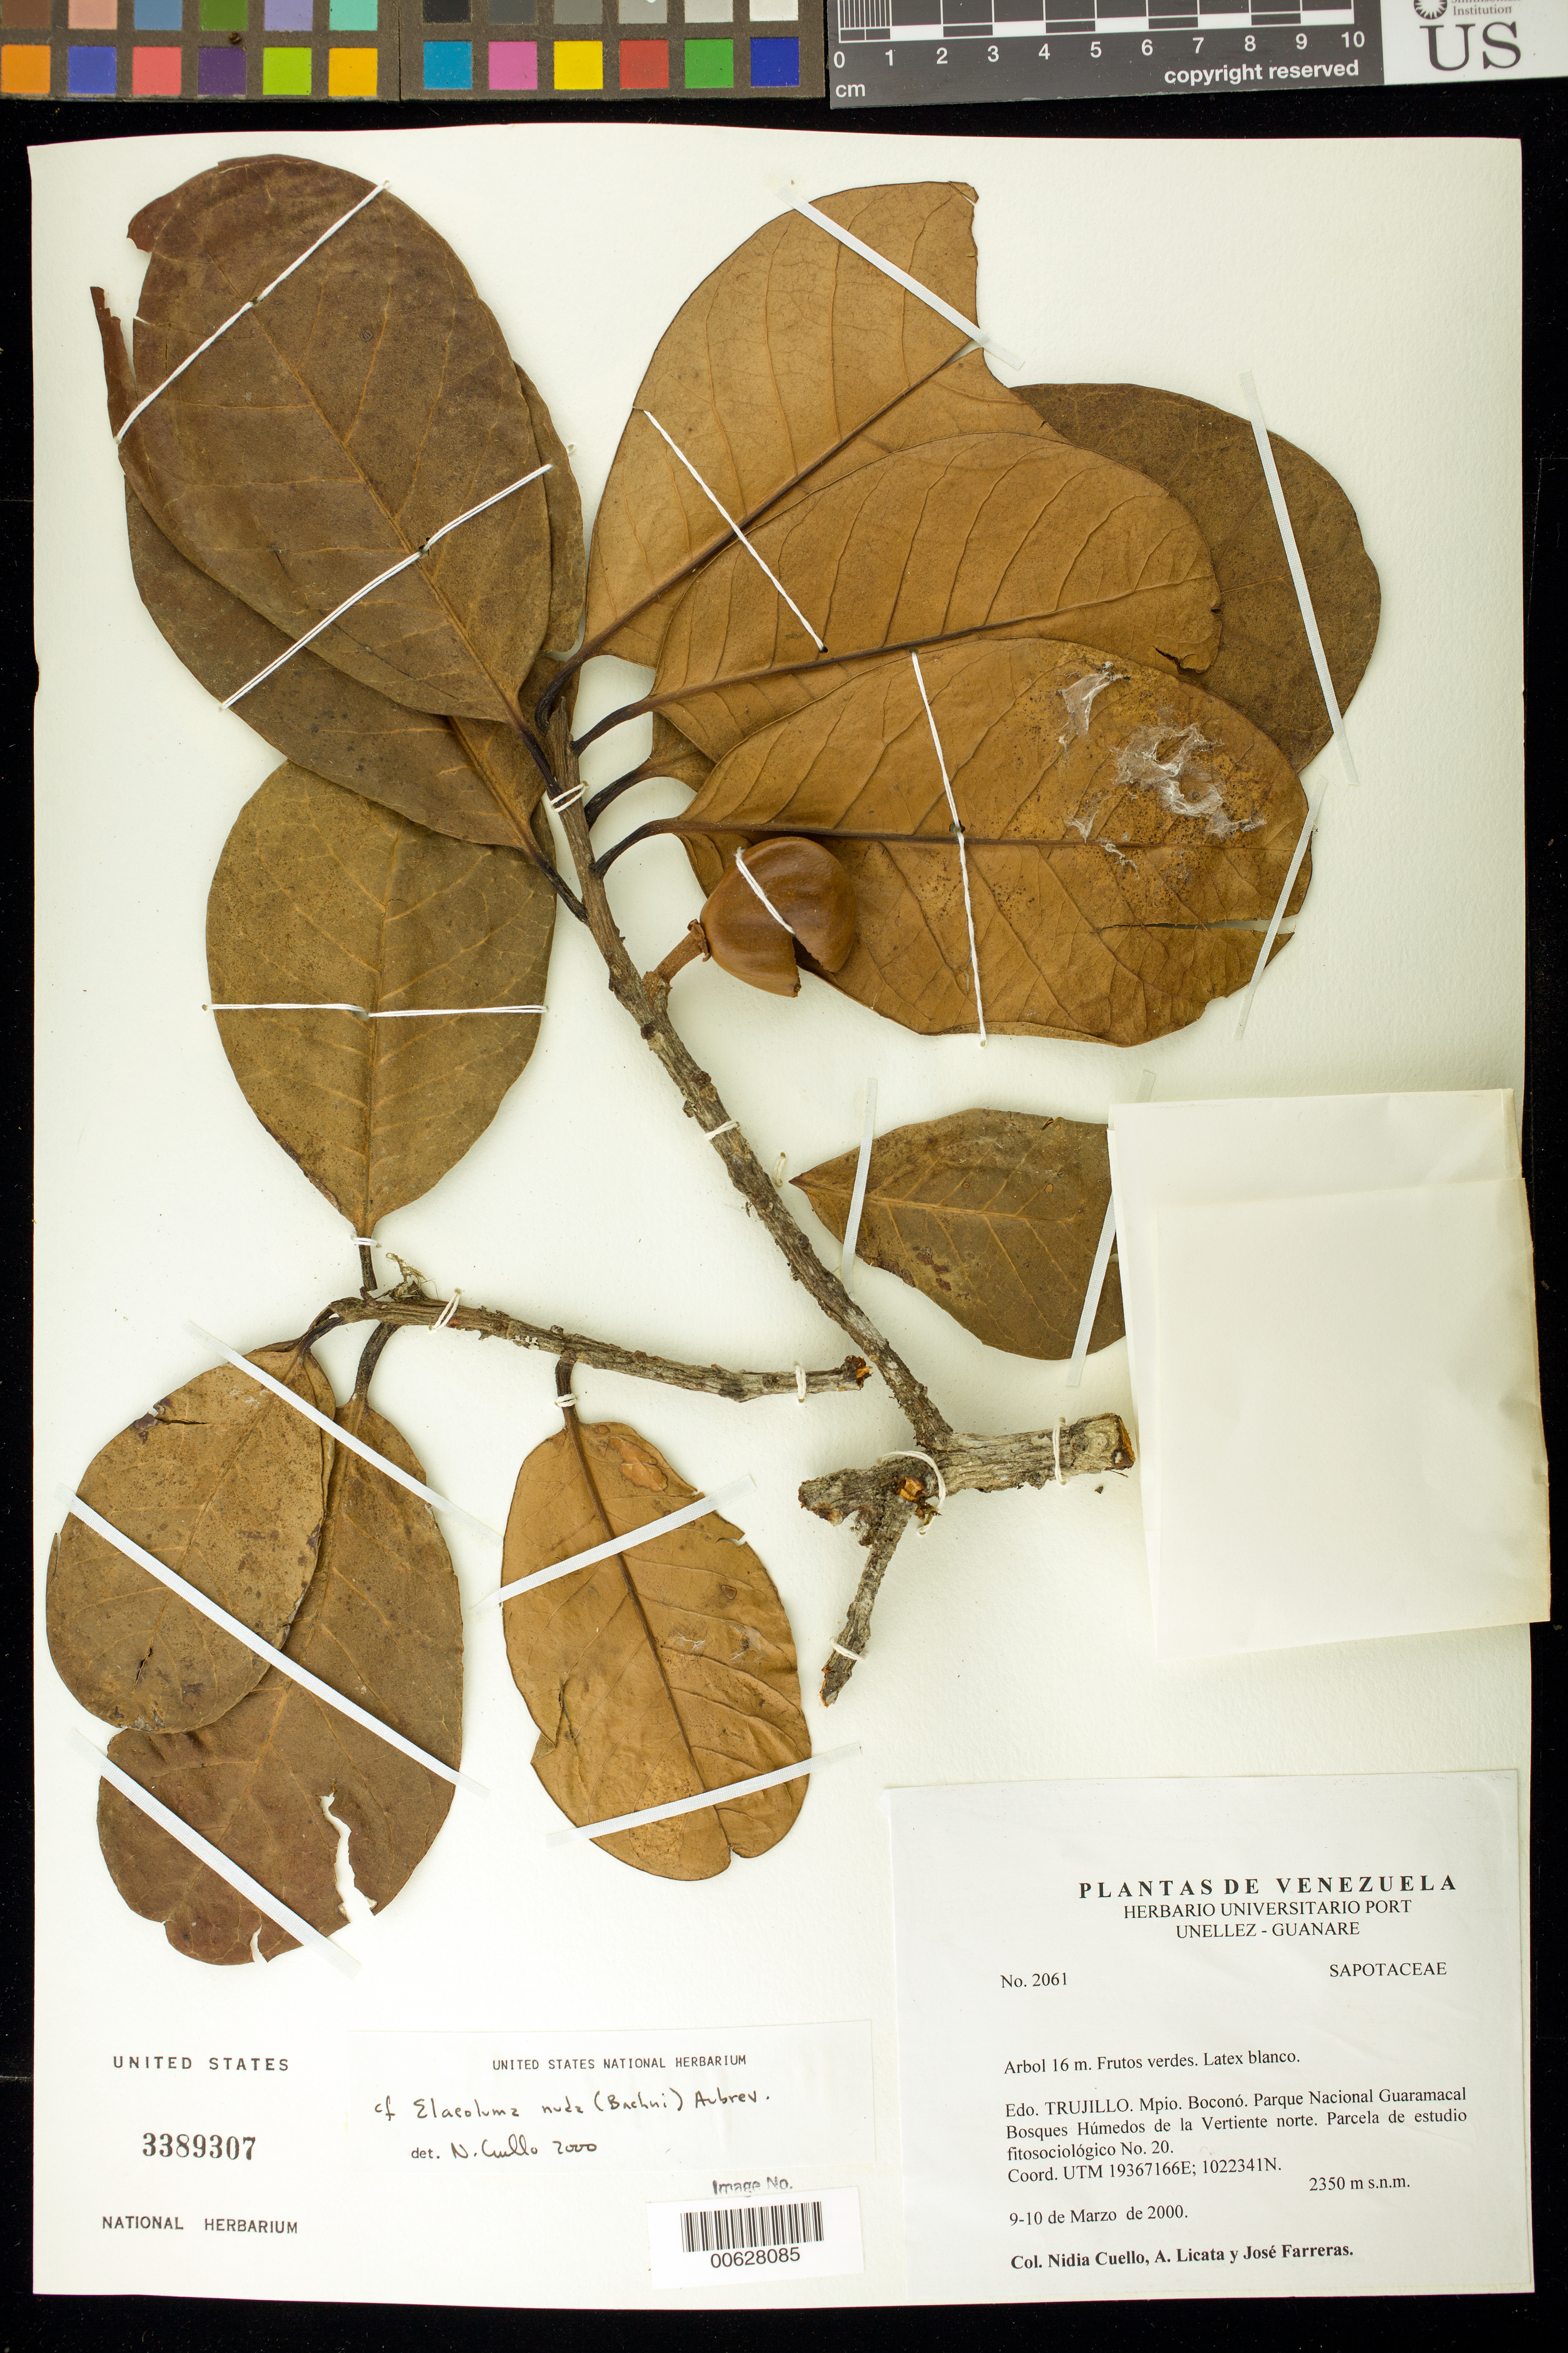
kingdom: Plantae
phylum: Tracheophyta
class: Magnoliopsida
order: Ericales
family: Sapotaceae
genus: Elaeoluma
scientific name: Elaeoluma nuda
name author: (Baehni) Aubrév.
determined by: Cuello, Nidia L.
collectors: N. L. Cuello, A. Licata & J. Farreras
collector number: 2061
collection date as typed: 09 Mar 2000 to 10 Mar 2000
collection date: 2000-03-09/2000-03-10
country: Venezuela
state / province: Trujillo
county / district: Boconó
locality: Parque Nacional Guaramacal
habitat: Bosque Húmedos de la vertiente norte.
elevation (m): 2350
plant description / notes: GUYN, MER, MO, MY, PORT, US, VEN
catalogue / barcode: US 3389307